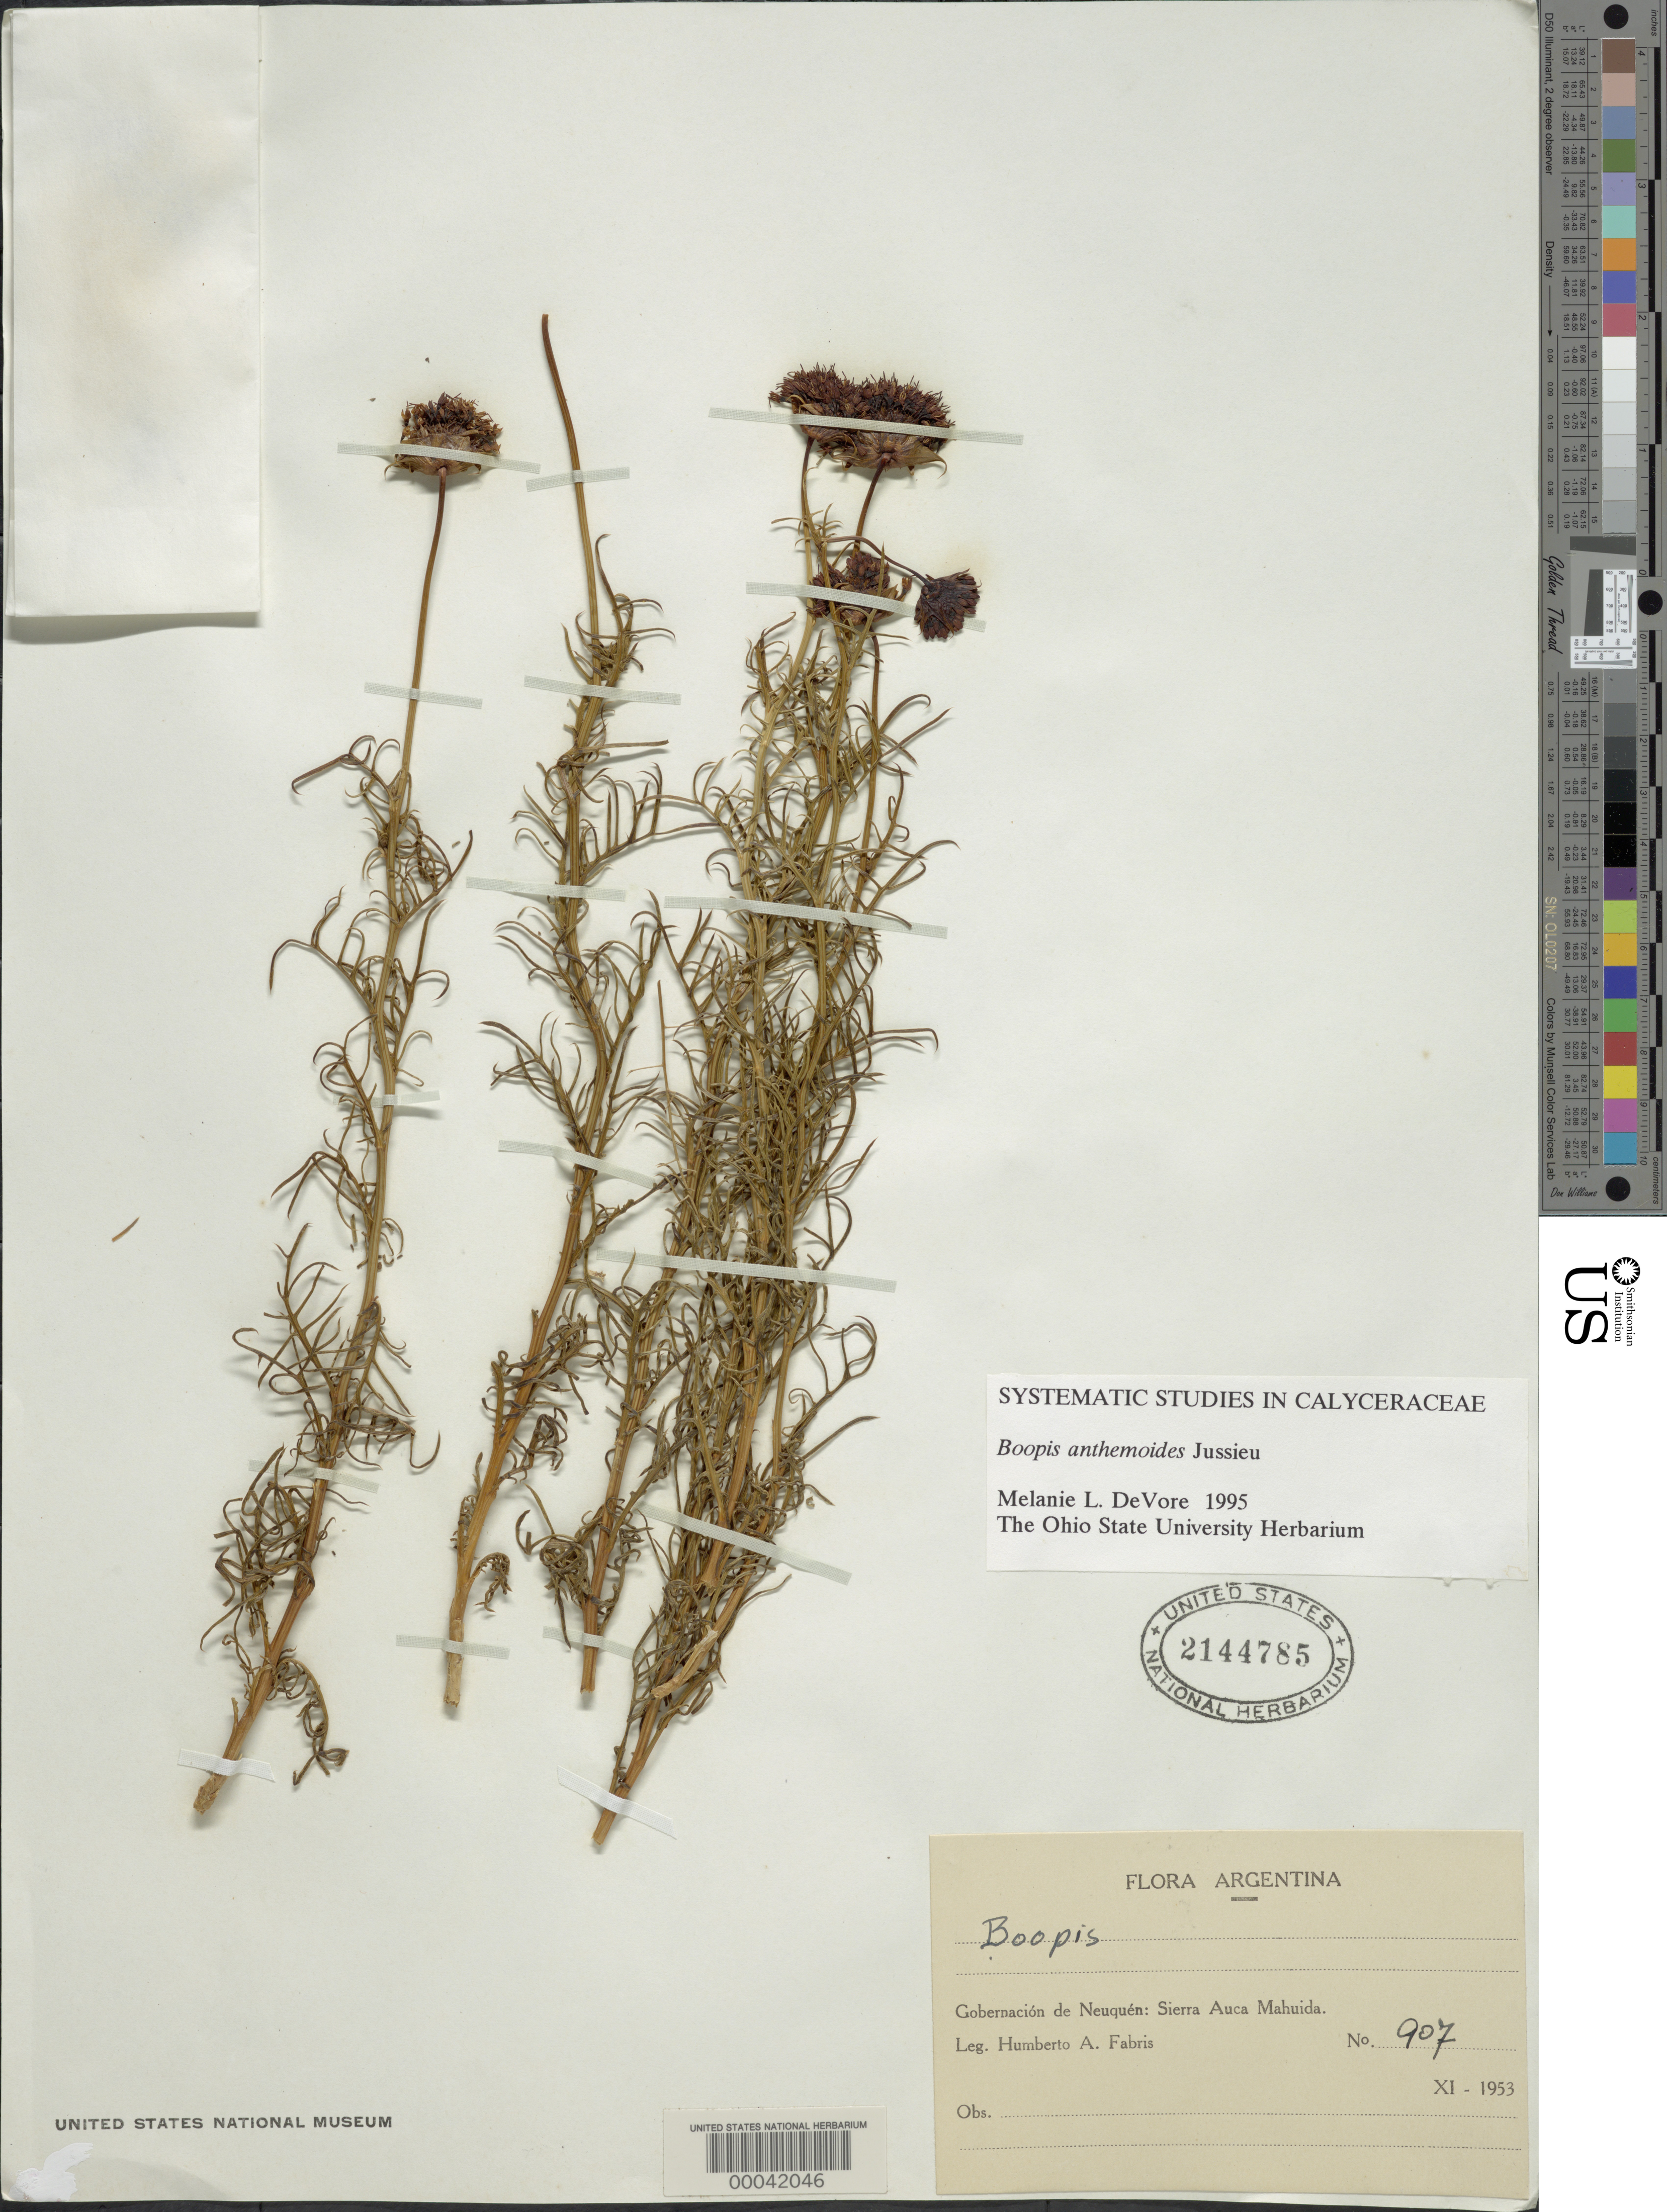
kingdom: Plantae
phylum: Tracheophyta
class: Magnoliopsida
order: Asterales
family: Calyceraceae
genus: Boopis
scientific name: Boopis anthemoides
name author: Juss.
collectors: H. A. Fabris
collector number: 907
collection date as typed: Nov 1953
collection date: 1953-11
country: Argentina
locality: Sierra Auca Mahuida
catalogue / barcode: US 2144785